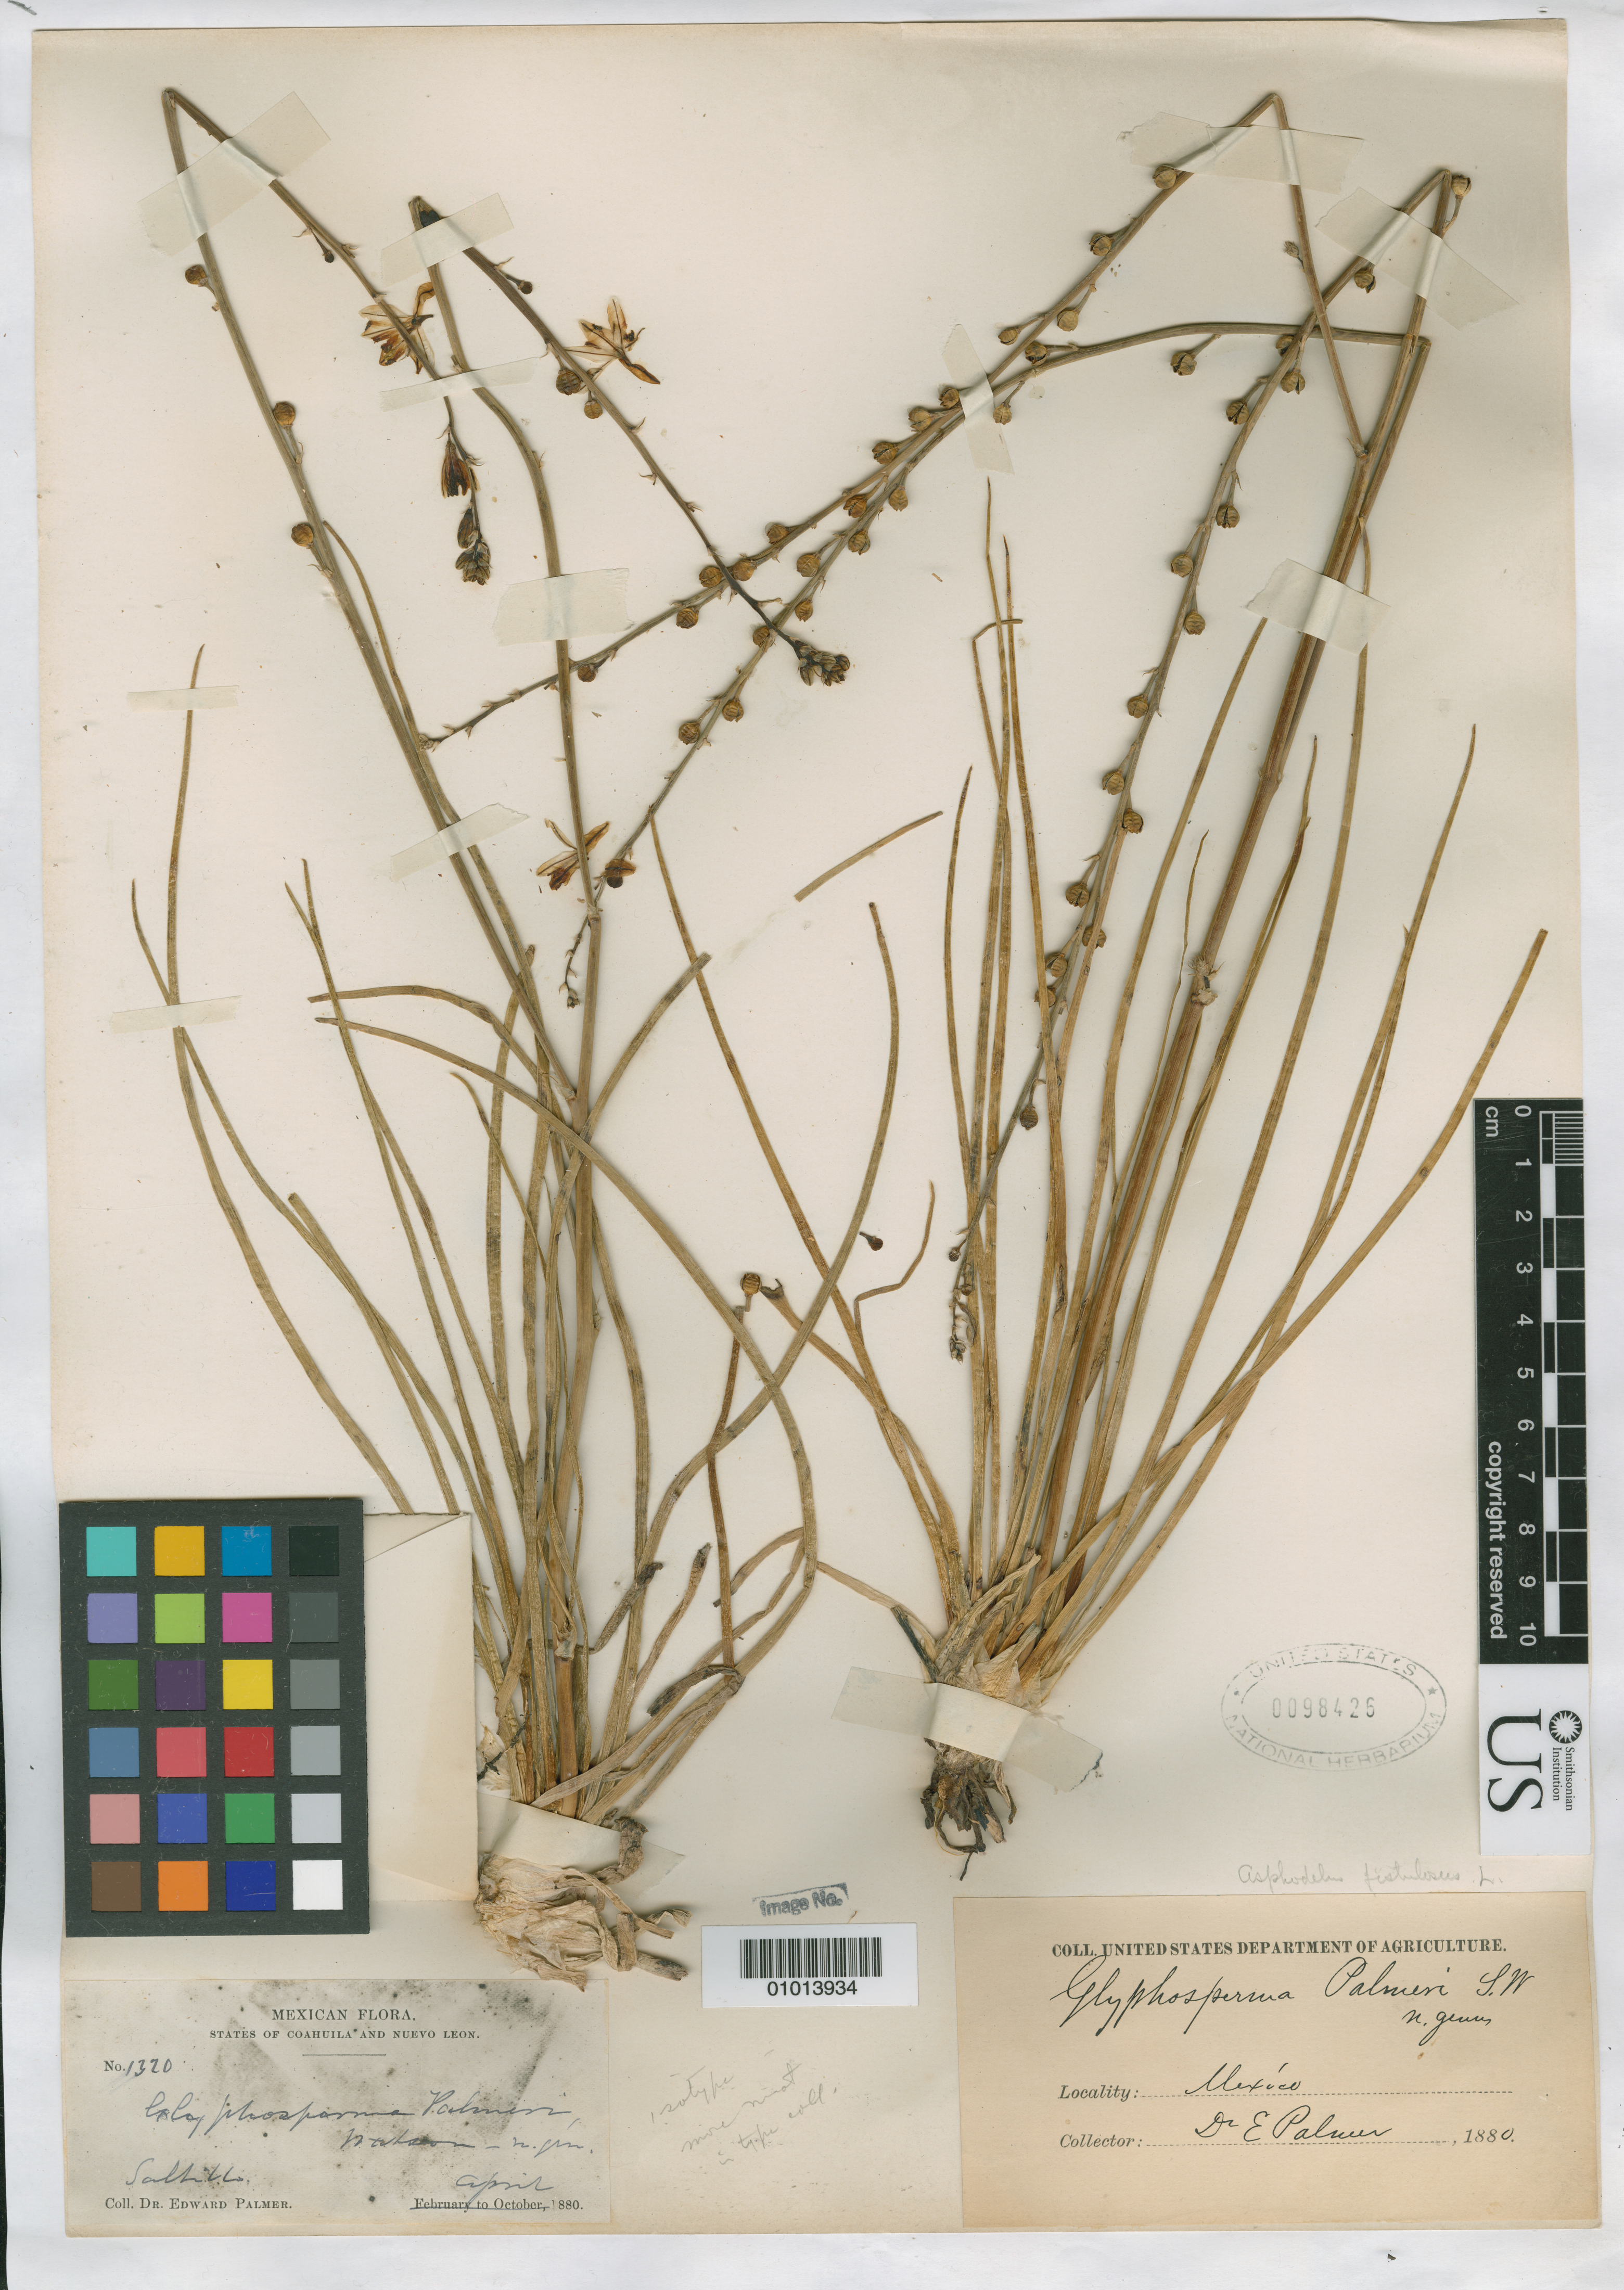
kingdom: Plantae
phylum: Tracheophyta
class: Liliopsida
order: Asparagales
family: Asphodelaceae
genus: Glyphosperma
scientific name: Glyphosperma palmeri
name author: S. Watson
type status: Isotype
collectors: E. Palmer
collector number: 1320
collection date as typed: Apr 1880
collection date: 1880-04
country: Mexico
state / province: Coahuila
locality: Saltillo.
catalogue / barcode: US 98426